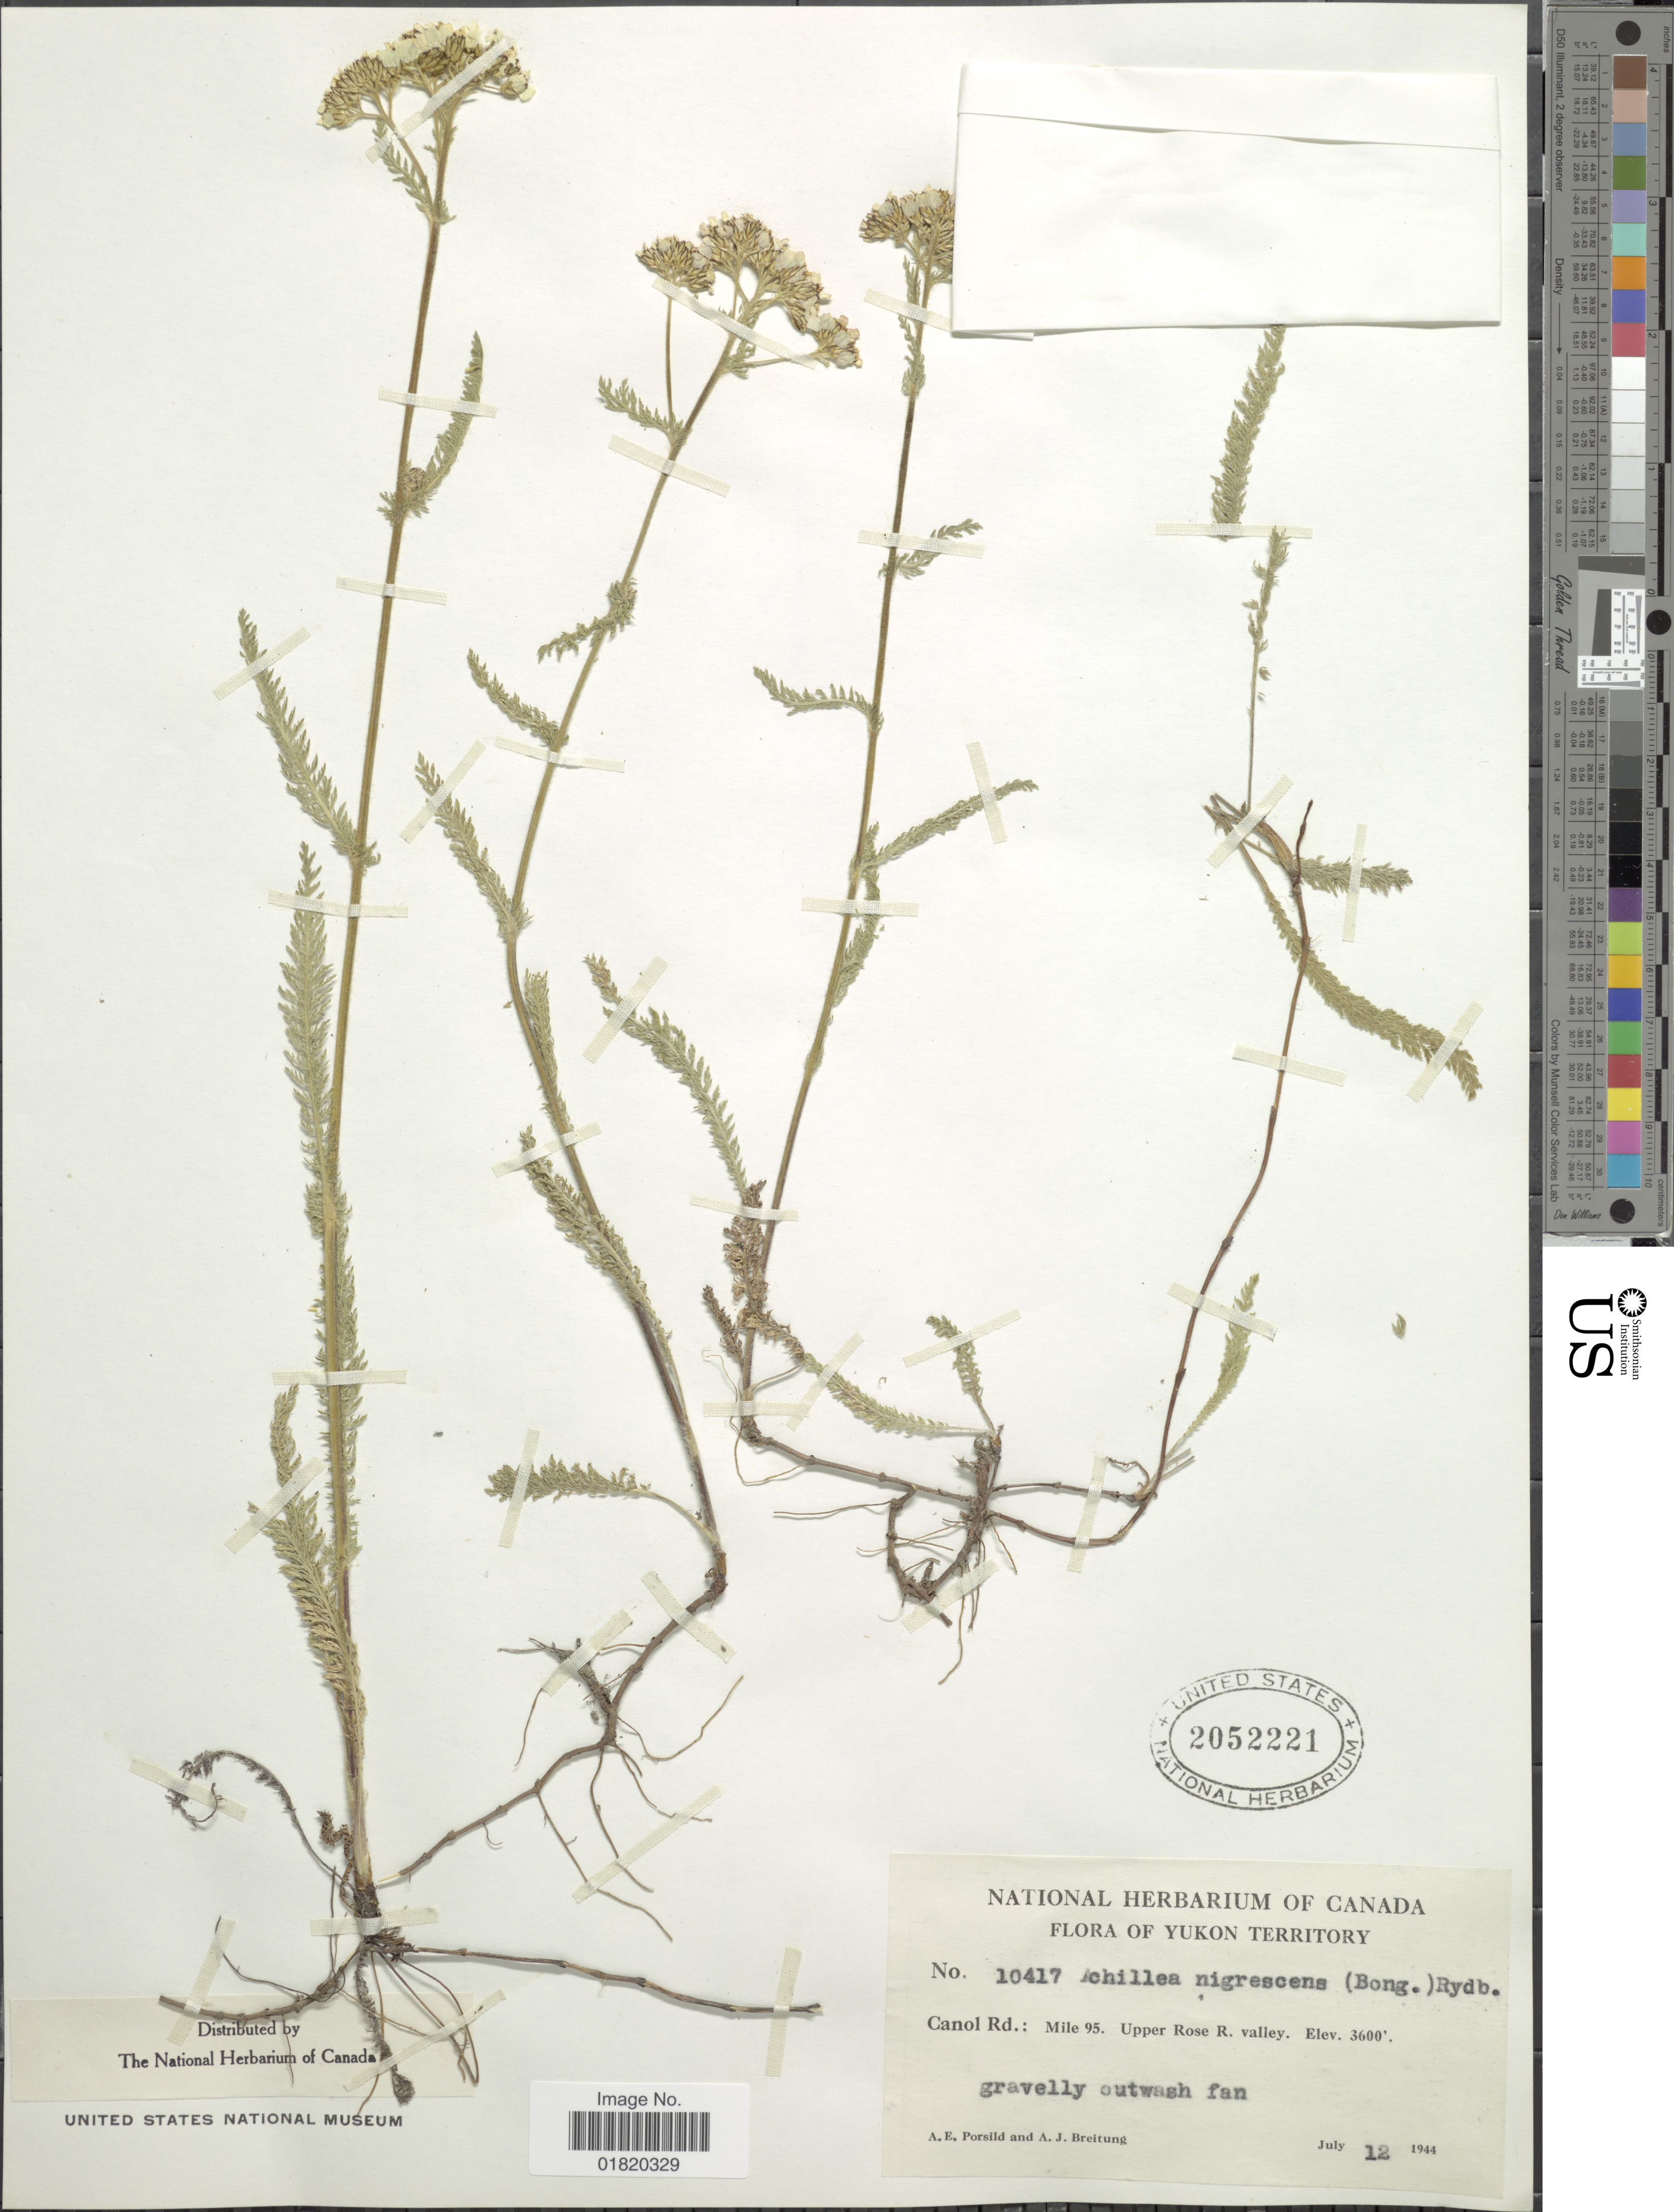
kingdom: Plantae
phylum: Tracheophyta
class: Magnoliopsida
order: Asterales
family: Asteraceae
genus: Achillea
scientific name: Achillea nigrescens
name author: (E. Mey.) Rydb.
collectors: A. E. Porsild & A. Breitung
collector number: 10417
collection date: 1944-07-12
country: Canada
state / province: Yukon Territory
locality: Canol Rd.: Mile 95. Upper Rose R. Valley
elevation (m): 1097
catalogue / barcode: US 2052221